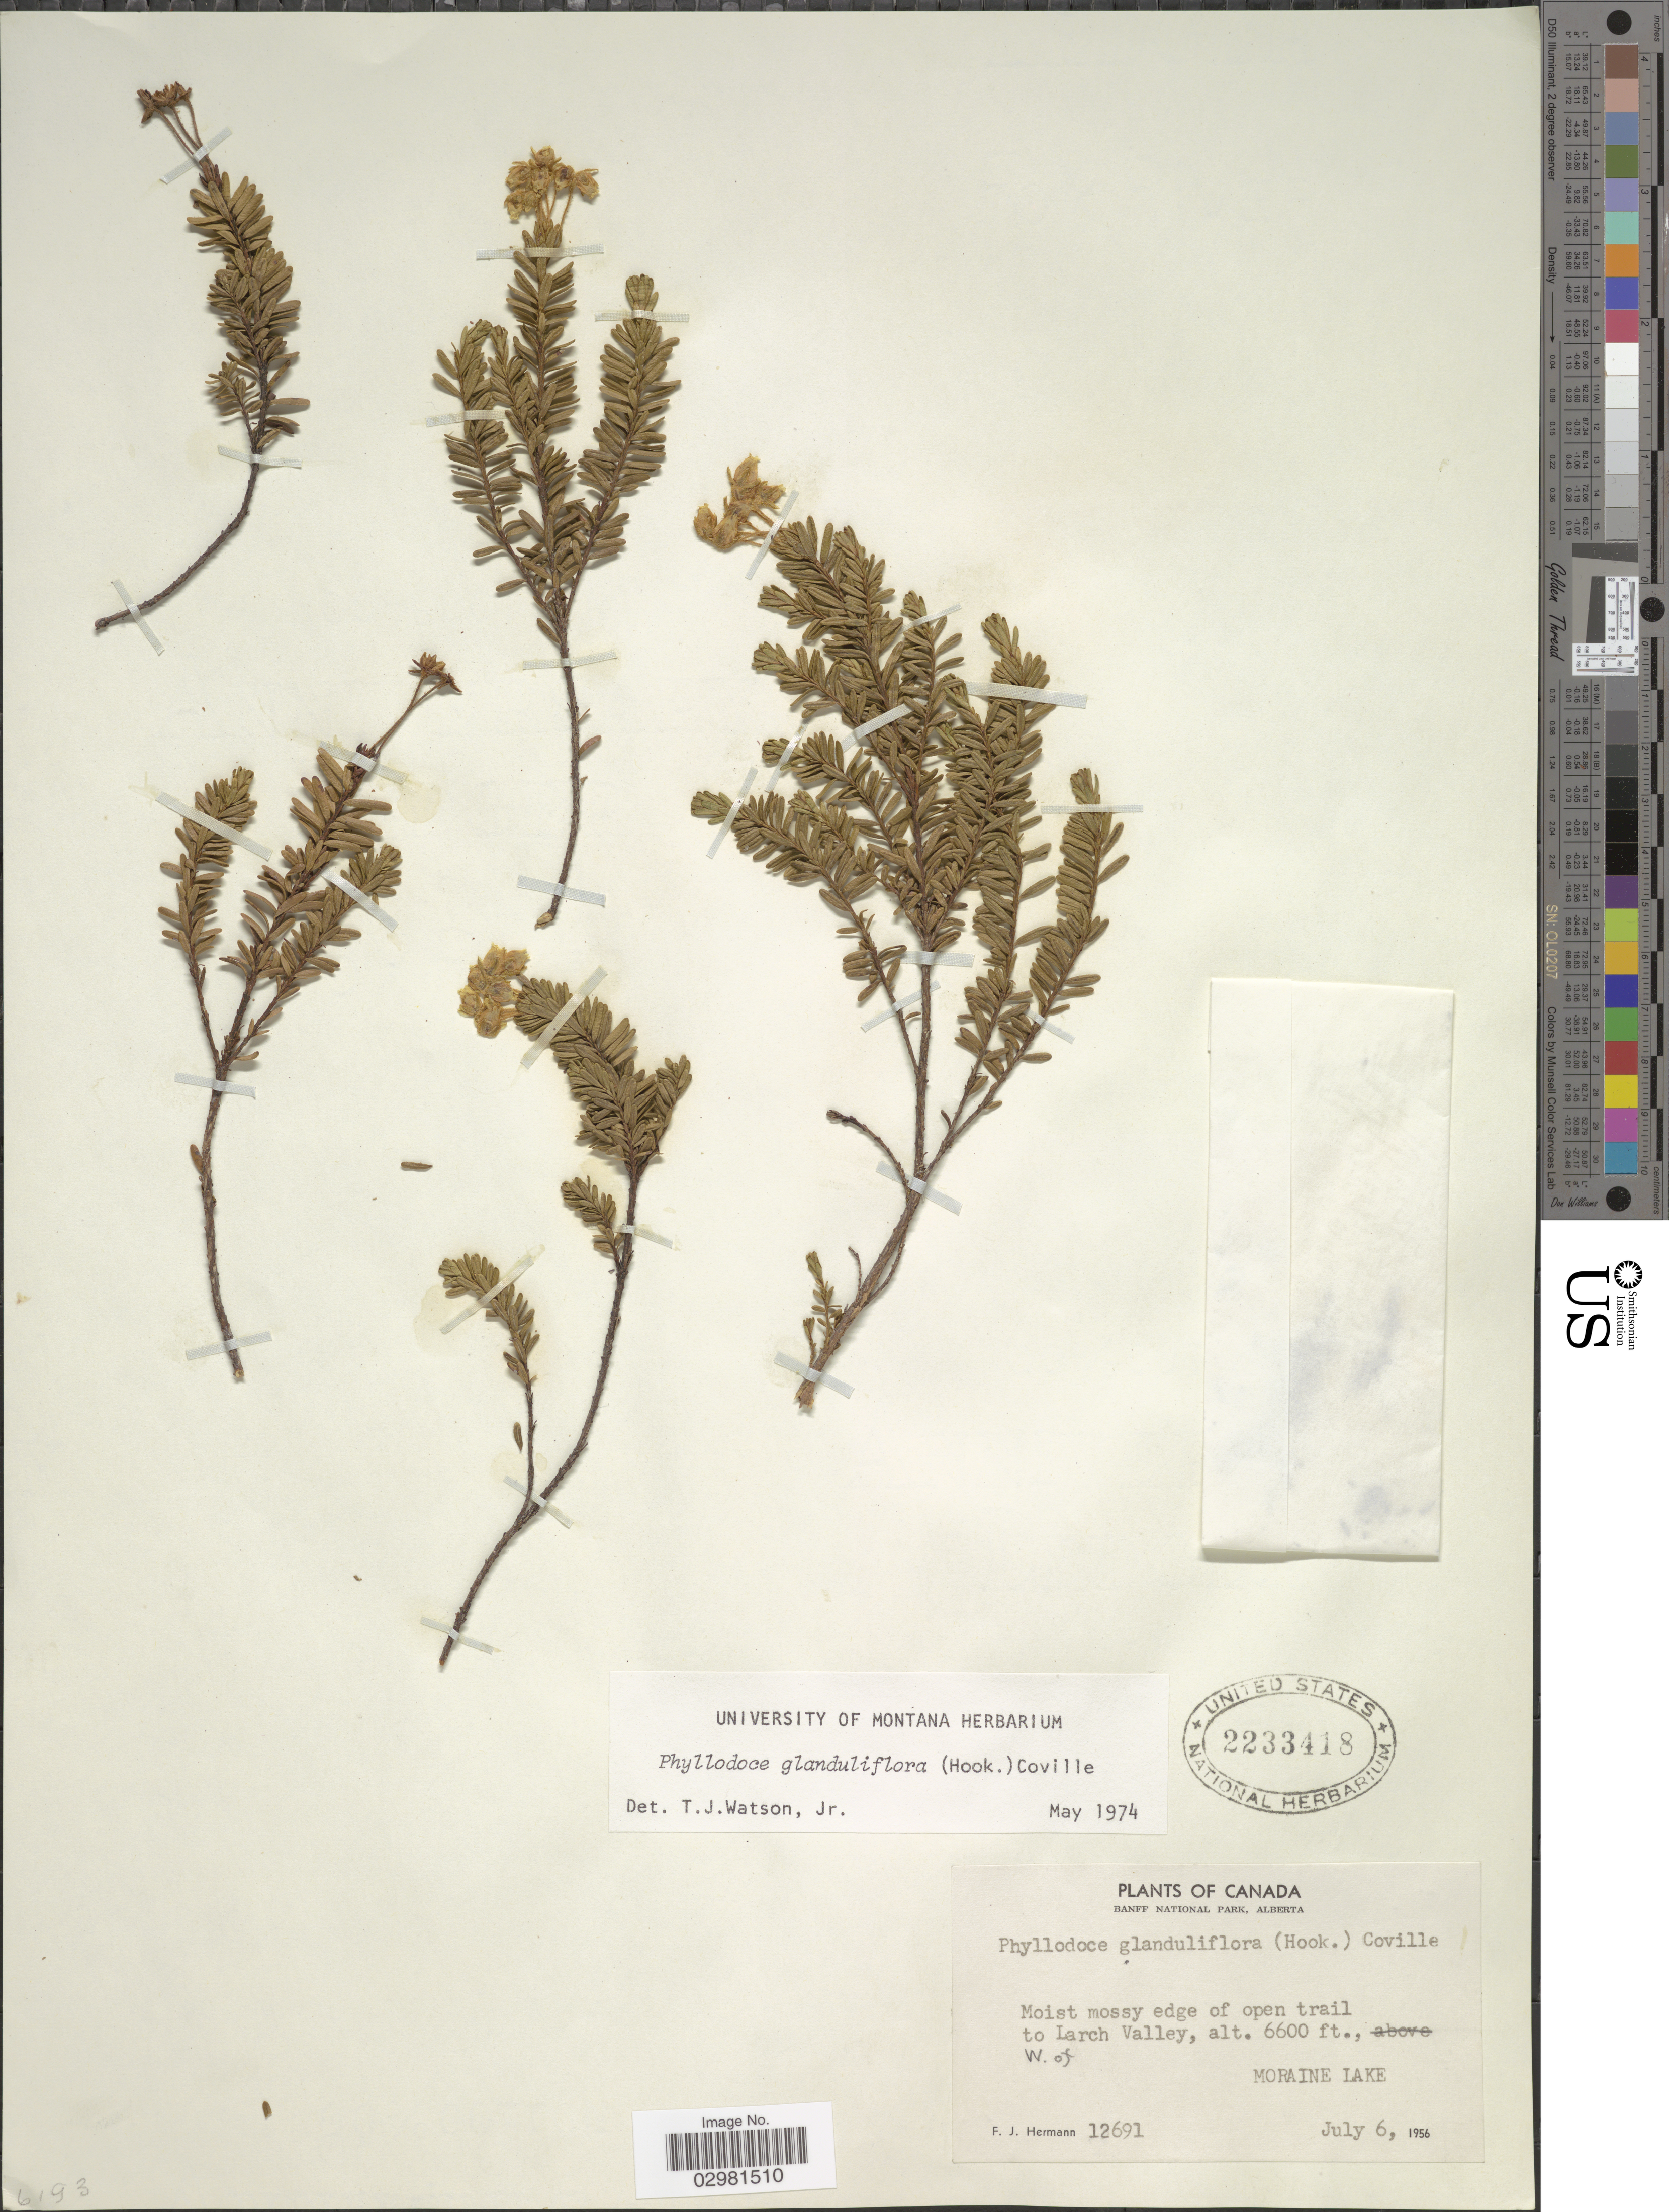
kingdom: Plantae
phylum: Tracheophyta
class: Magnoliopsida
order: Ericales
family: Ericaceae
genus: Phyllodoce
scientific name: Phyllodoce glanduliflora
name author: (Hook.) Coville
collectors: F. J. Hermann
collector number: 12691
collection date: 1956-07-06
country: Canada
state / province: Alberta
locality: Banff National Park, Alberta, Moist mossy edge of open trail to Larch Valley, W. of Moraine Lake.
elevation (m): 2012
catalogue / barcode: US 2233418